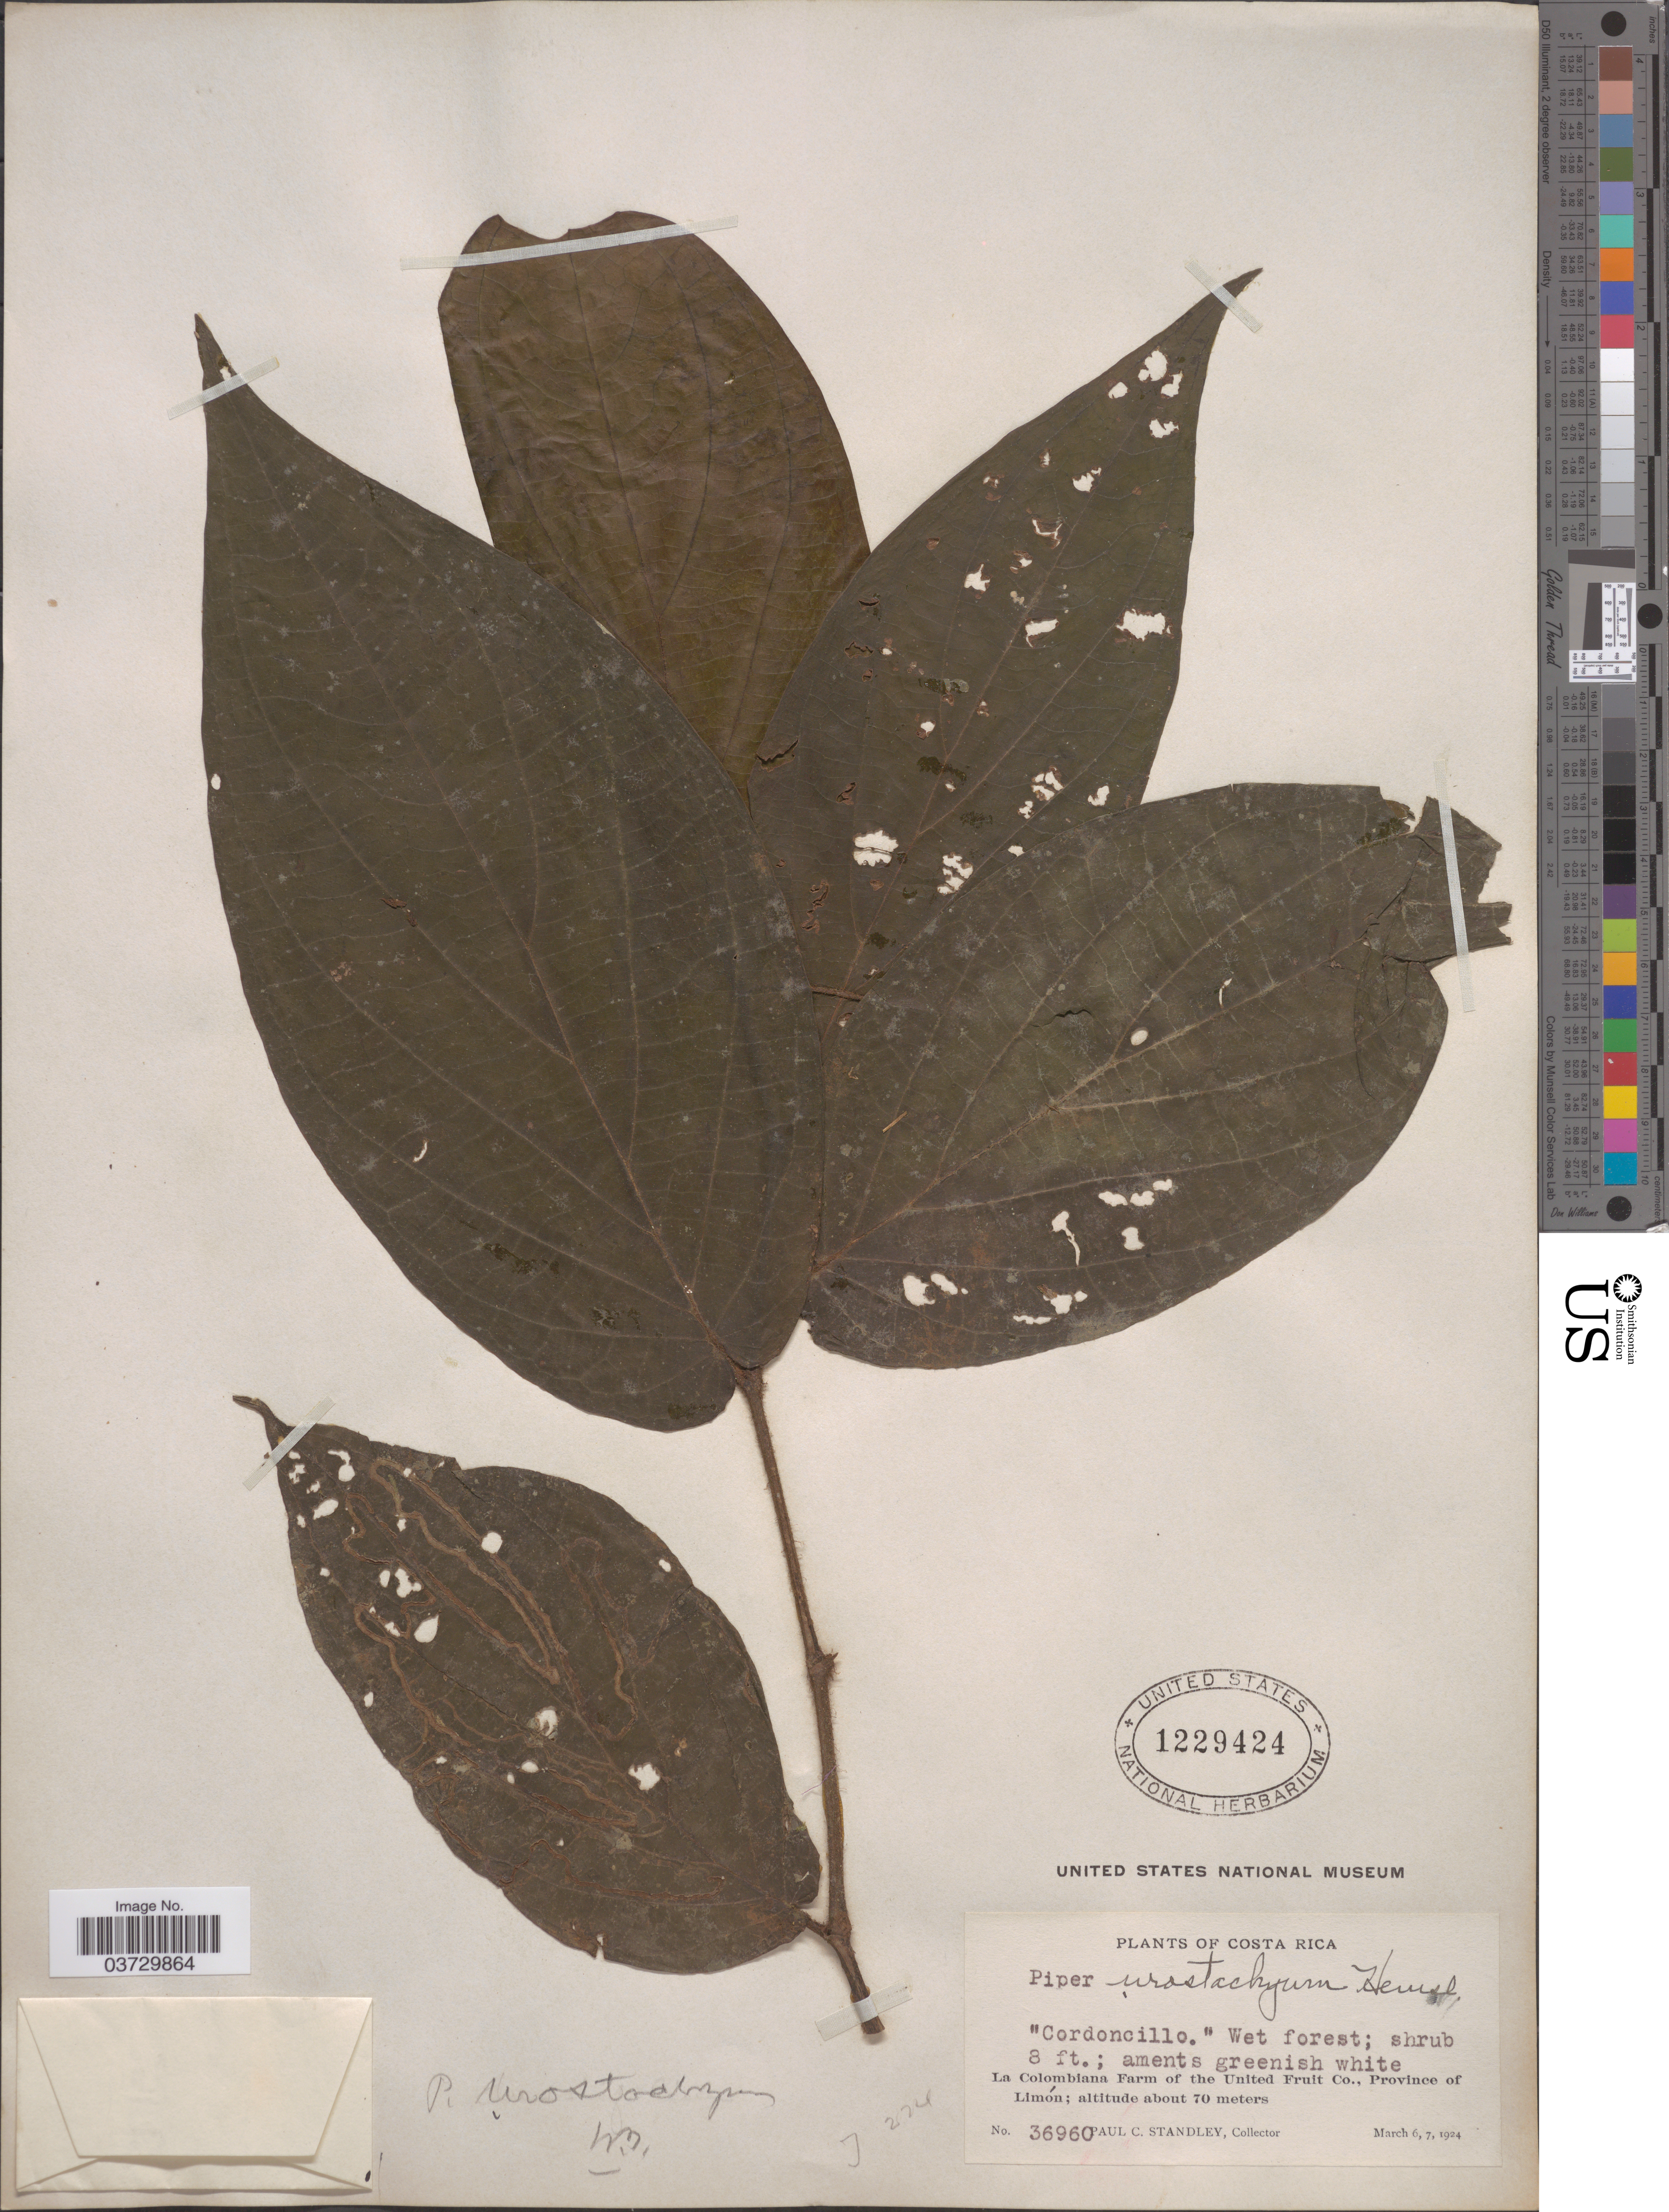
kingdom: Plantae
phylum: Tracheophyta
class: Magnoliopsida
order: Piperales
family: Piperaceae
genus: Piper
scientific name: Piper urostachyum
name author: Hemsl.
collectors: P. C. Standley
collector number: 36960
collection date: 1924-03-06/1924-03-07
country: Costa Rica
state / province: Limón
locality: La Colombiana Farm of the United Fruit Co.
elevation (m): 70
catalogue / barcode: US 1229424